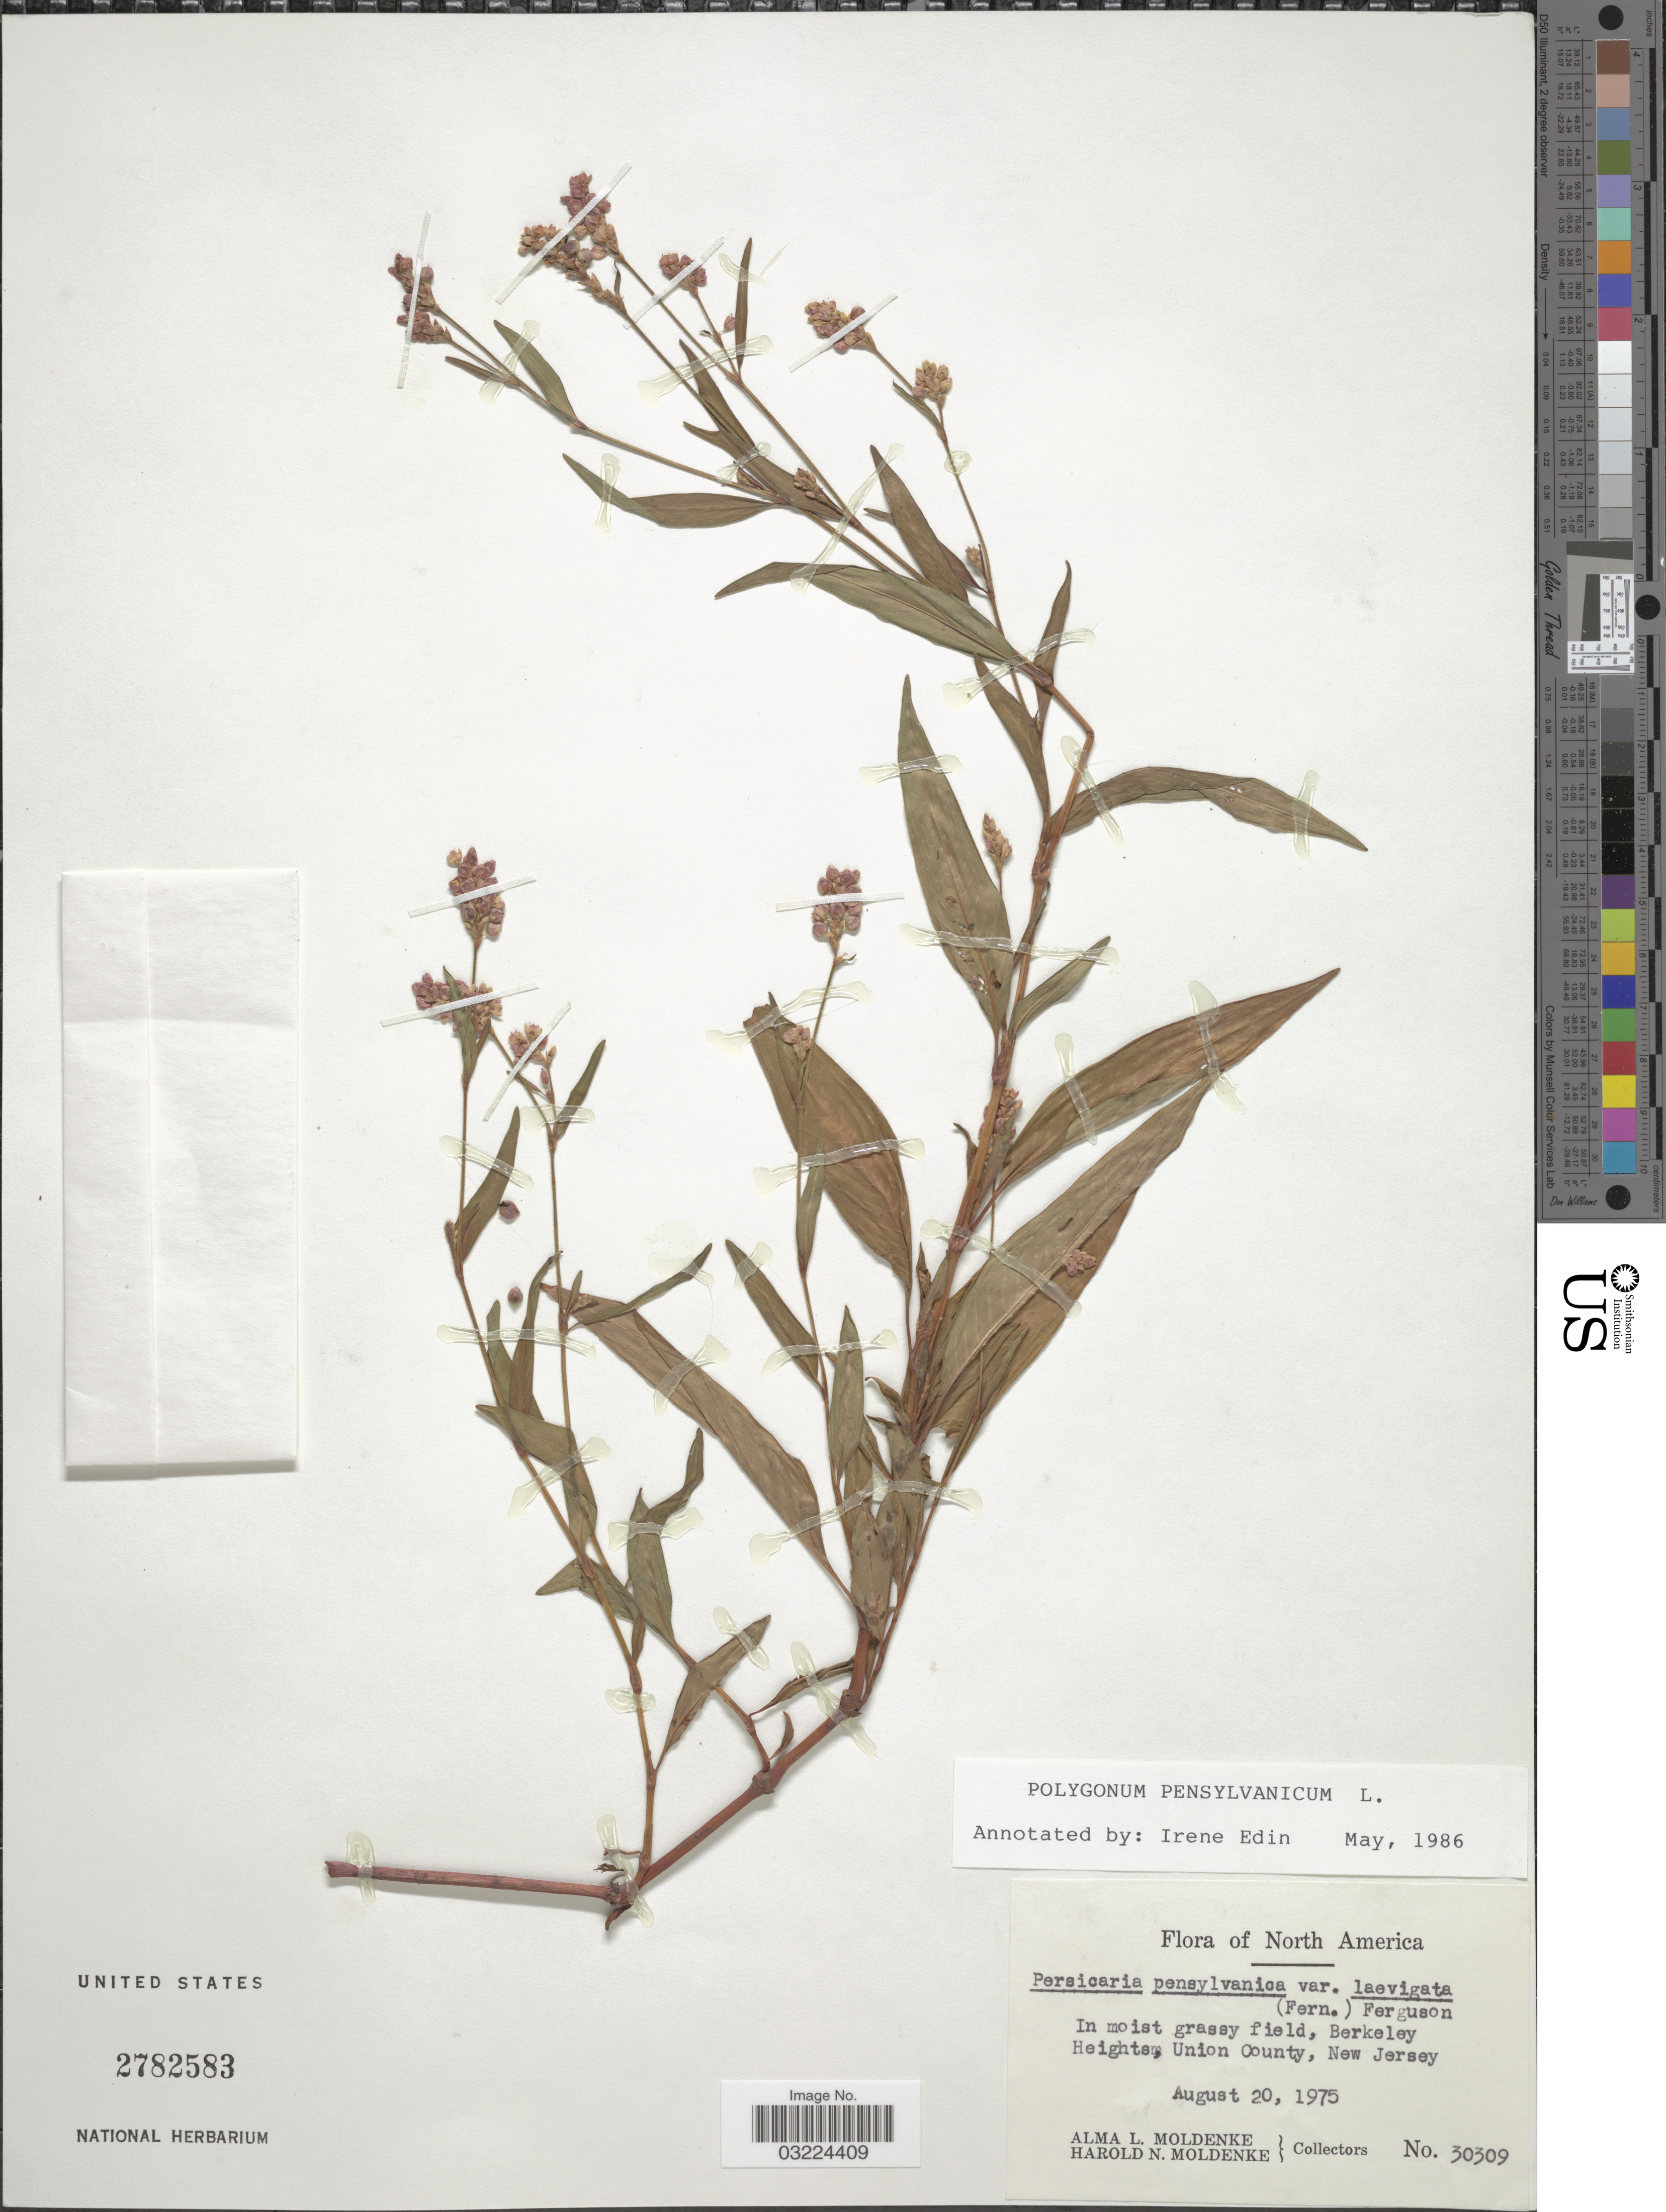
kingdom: Plantae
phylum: Tracheophyta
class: Magnoliopsida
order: Caryophyllales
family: Polygonaceae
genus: Persicaria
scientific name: Persicaria pensylvanica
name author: (L.) M. Gómez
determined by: Atha, D. E.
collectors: A. L. Moldenke & H. N. Moldenke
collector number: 30309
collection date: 1975-08-20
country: United States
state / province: New Jersey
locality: Berkeley Heights, Union County.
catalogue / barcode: US 2782583